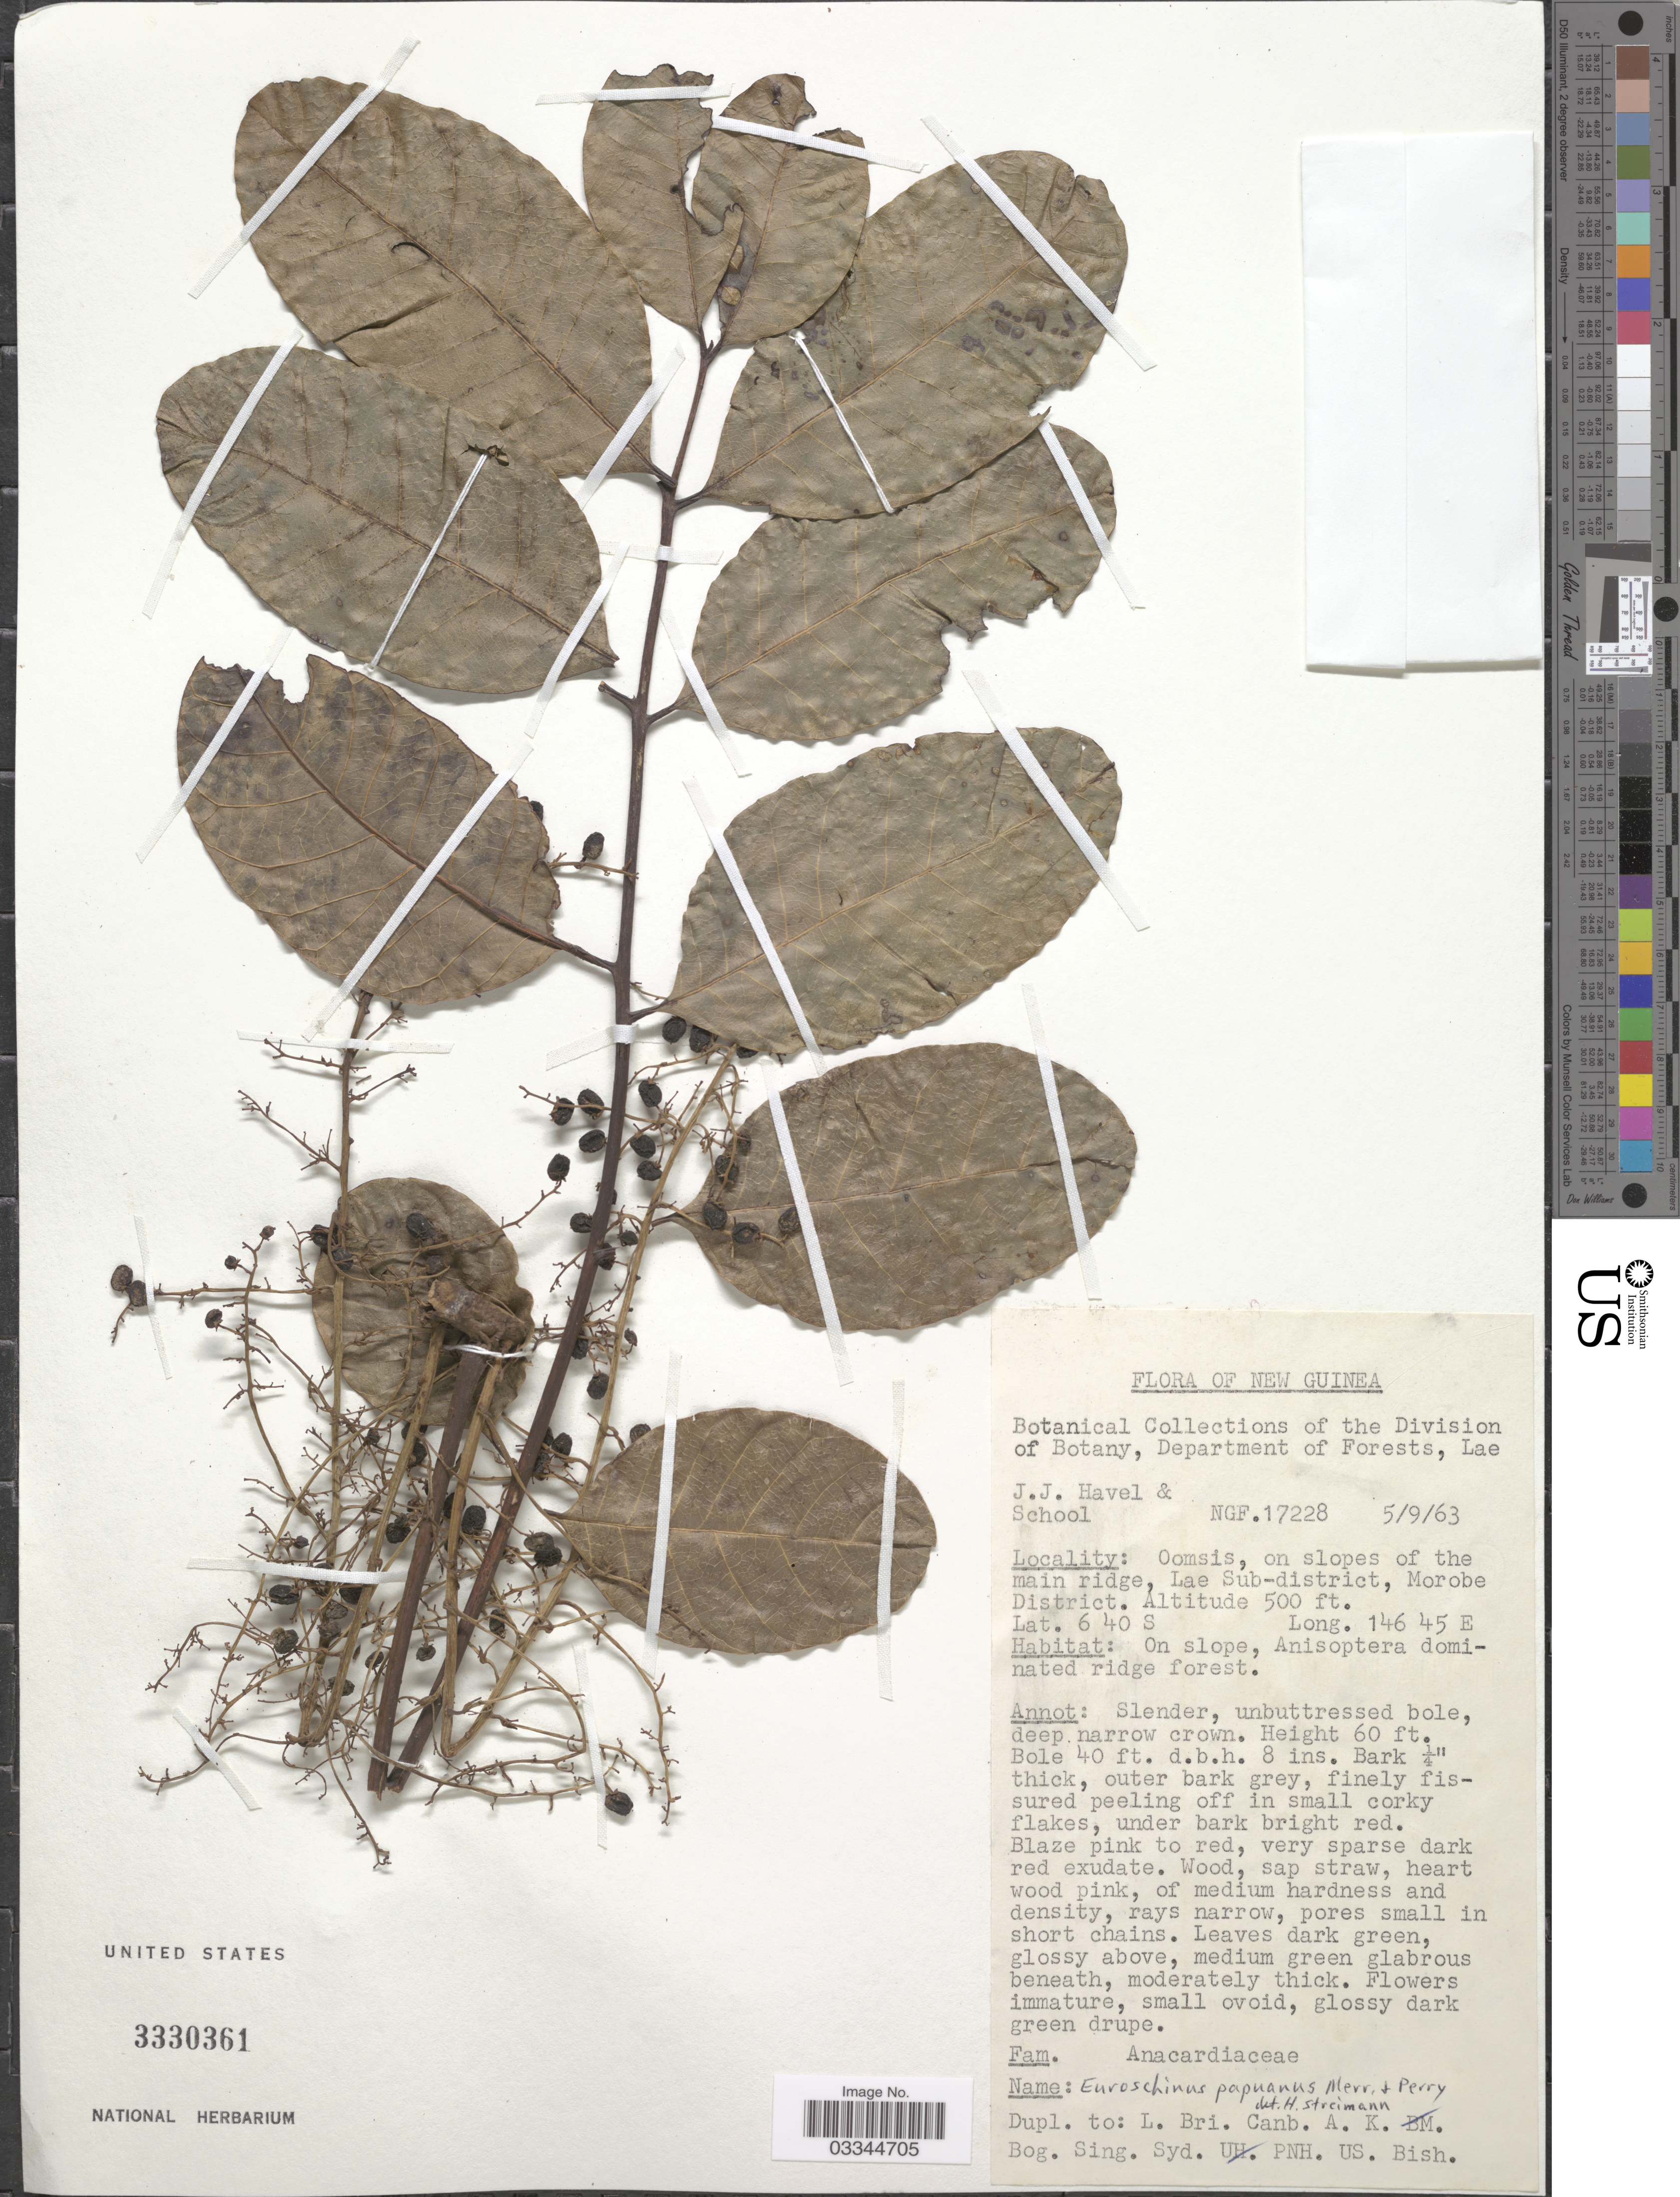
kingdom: Plantae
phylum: Tracheophyta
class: Magnoliopsida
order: Sapindales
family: Anacardiaceae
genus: Euroschinus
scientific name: Euroschinus papuanus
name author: Merr. & L.M. Perry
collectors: J. Havel & School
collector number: NGF17228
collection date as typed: Transcribed d/m/y: 5/9/63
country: Papua New Guinea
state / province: Morobe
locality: New Guinea, Oomsis, on slopes of the main ridge, Lae Sub-district, Morobe District.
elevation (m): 152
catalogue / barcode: US 3330361